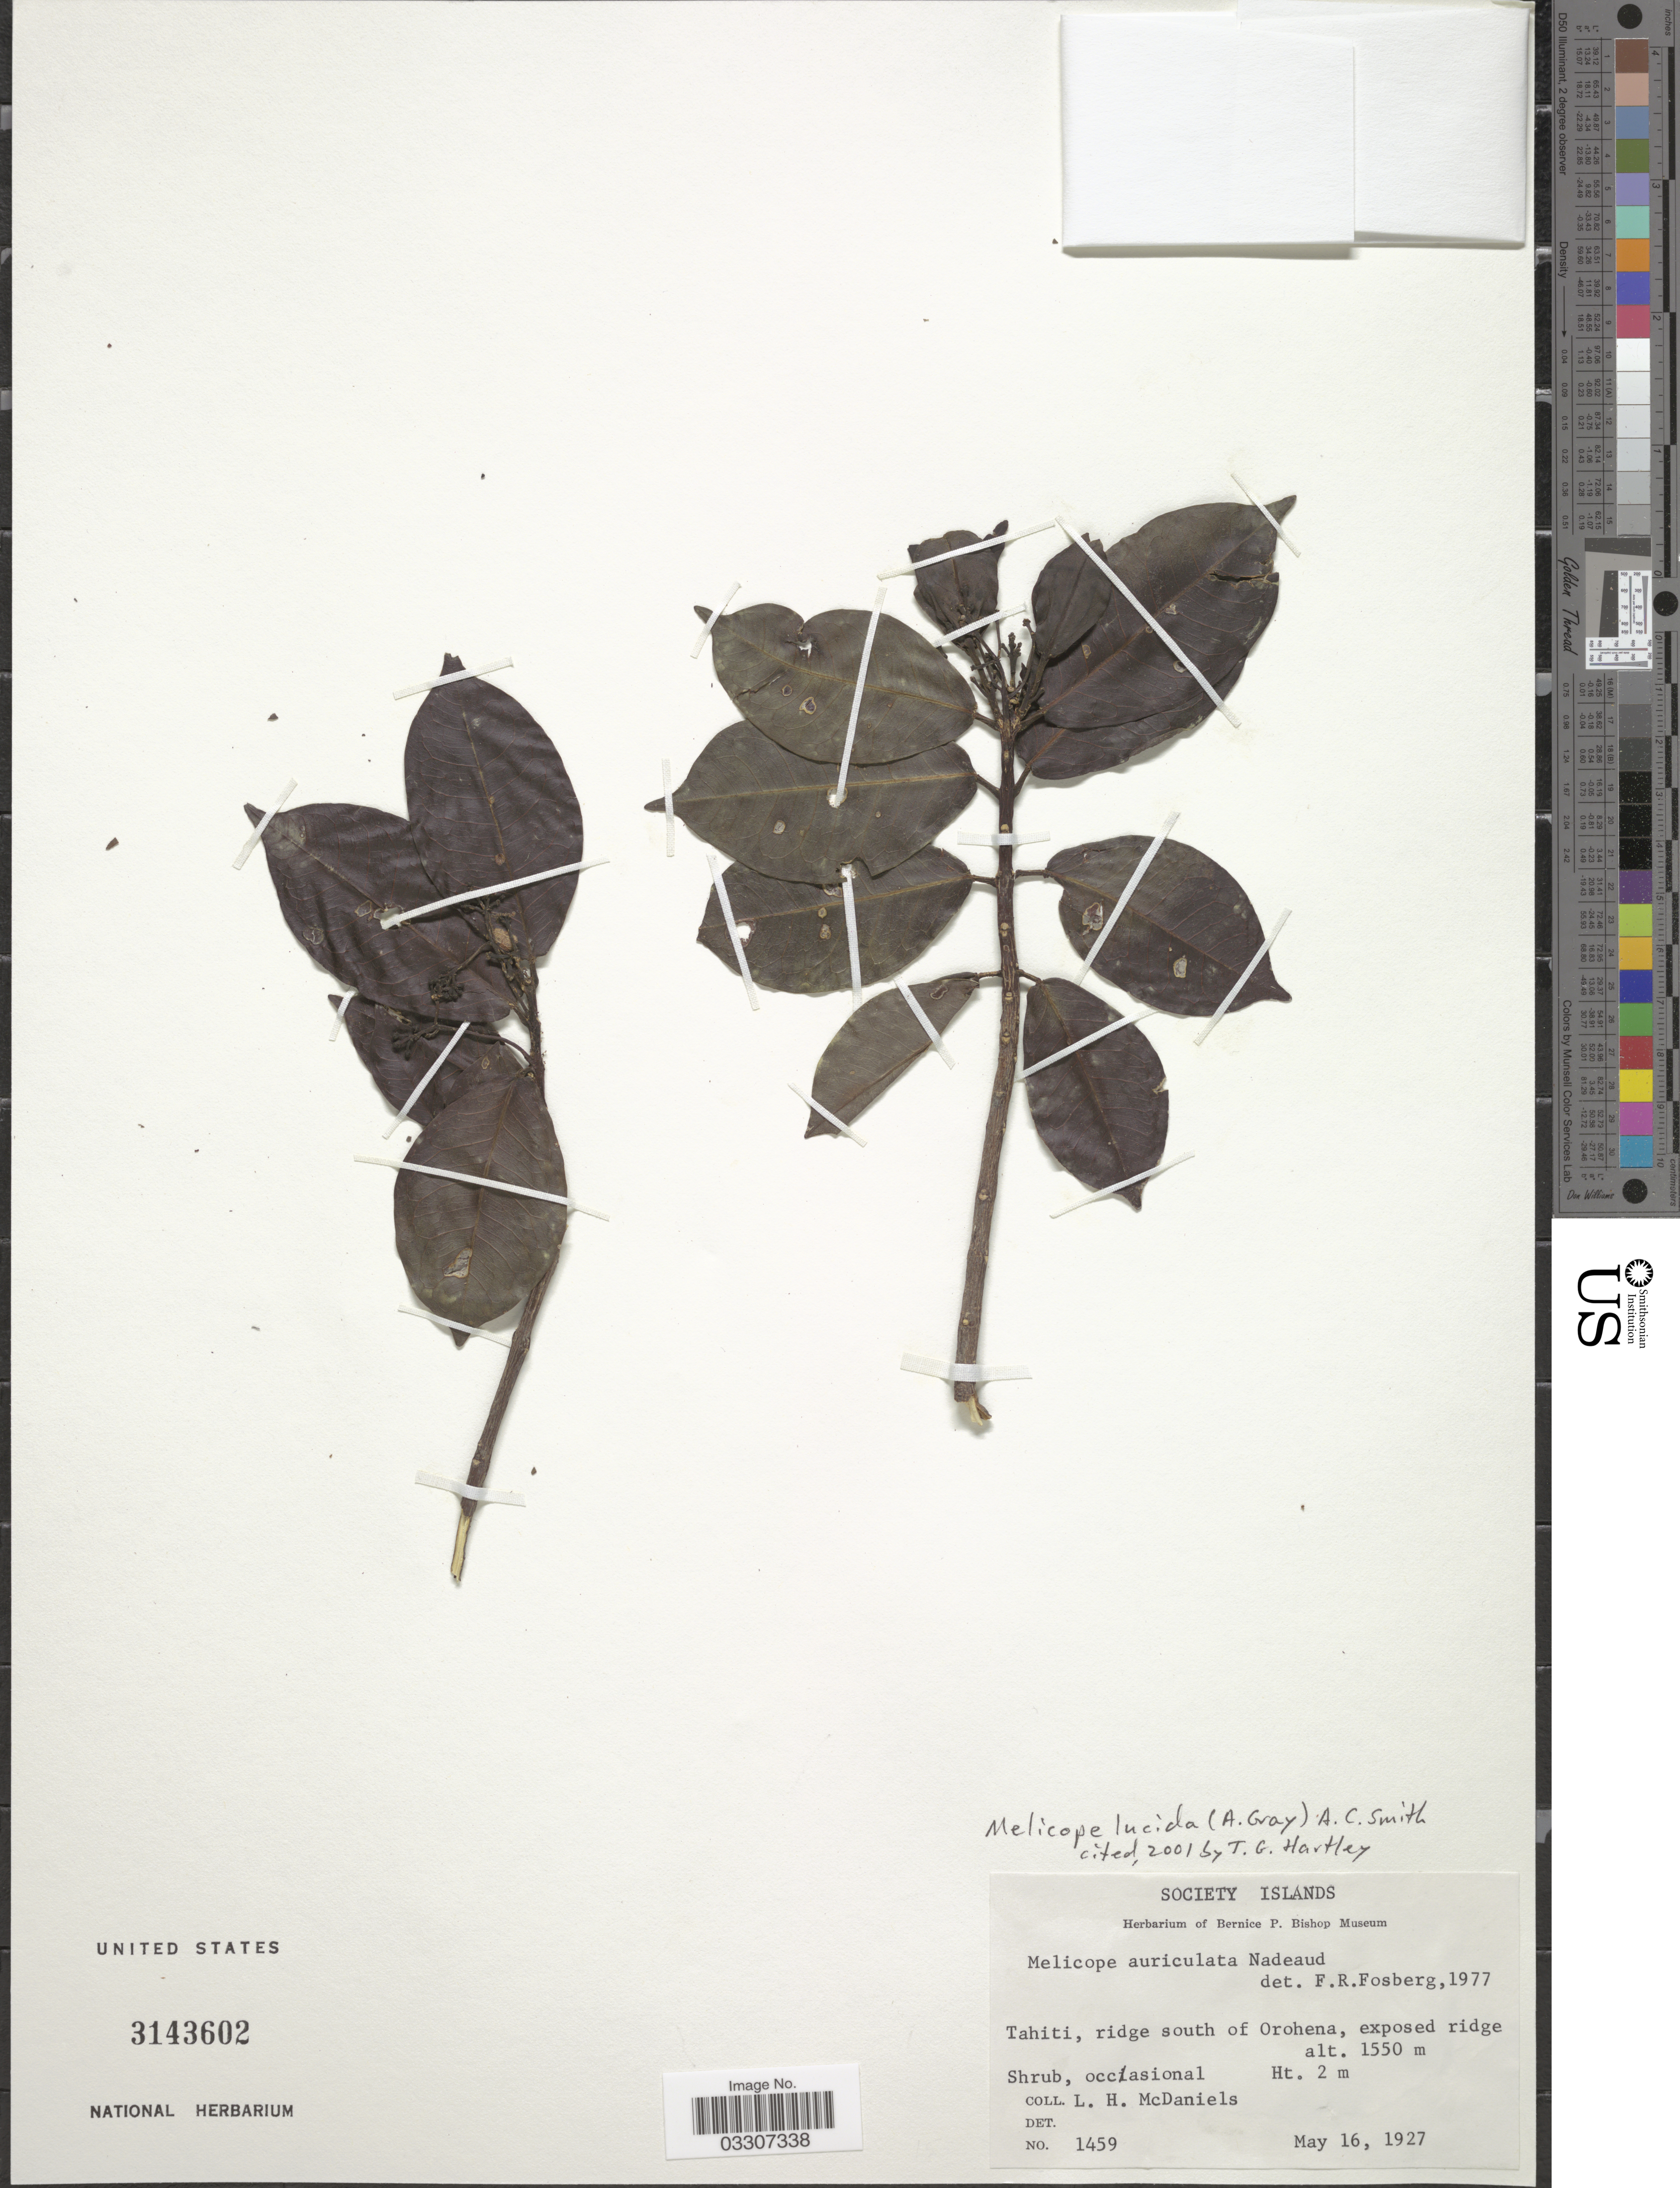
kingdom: Plantae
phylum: Tracheophyta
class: Magnoliopsida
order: Sapindales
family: Rutaceae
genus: Melicope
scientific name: Melicope lucida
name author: (A. Gray) A.C. Sm.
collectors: L. McDaniels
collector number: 1459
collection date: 1927-05-16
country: French Polynesia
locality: Society Islands. Tahiti, ridge south of Orohena, exposed ridge.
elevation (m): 1550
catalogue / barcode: US 3143602